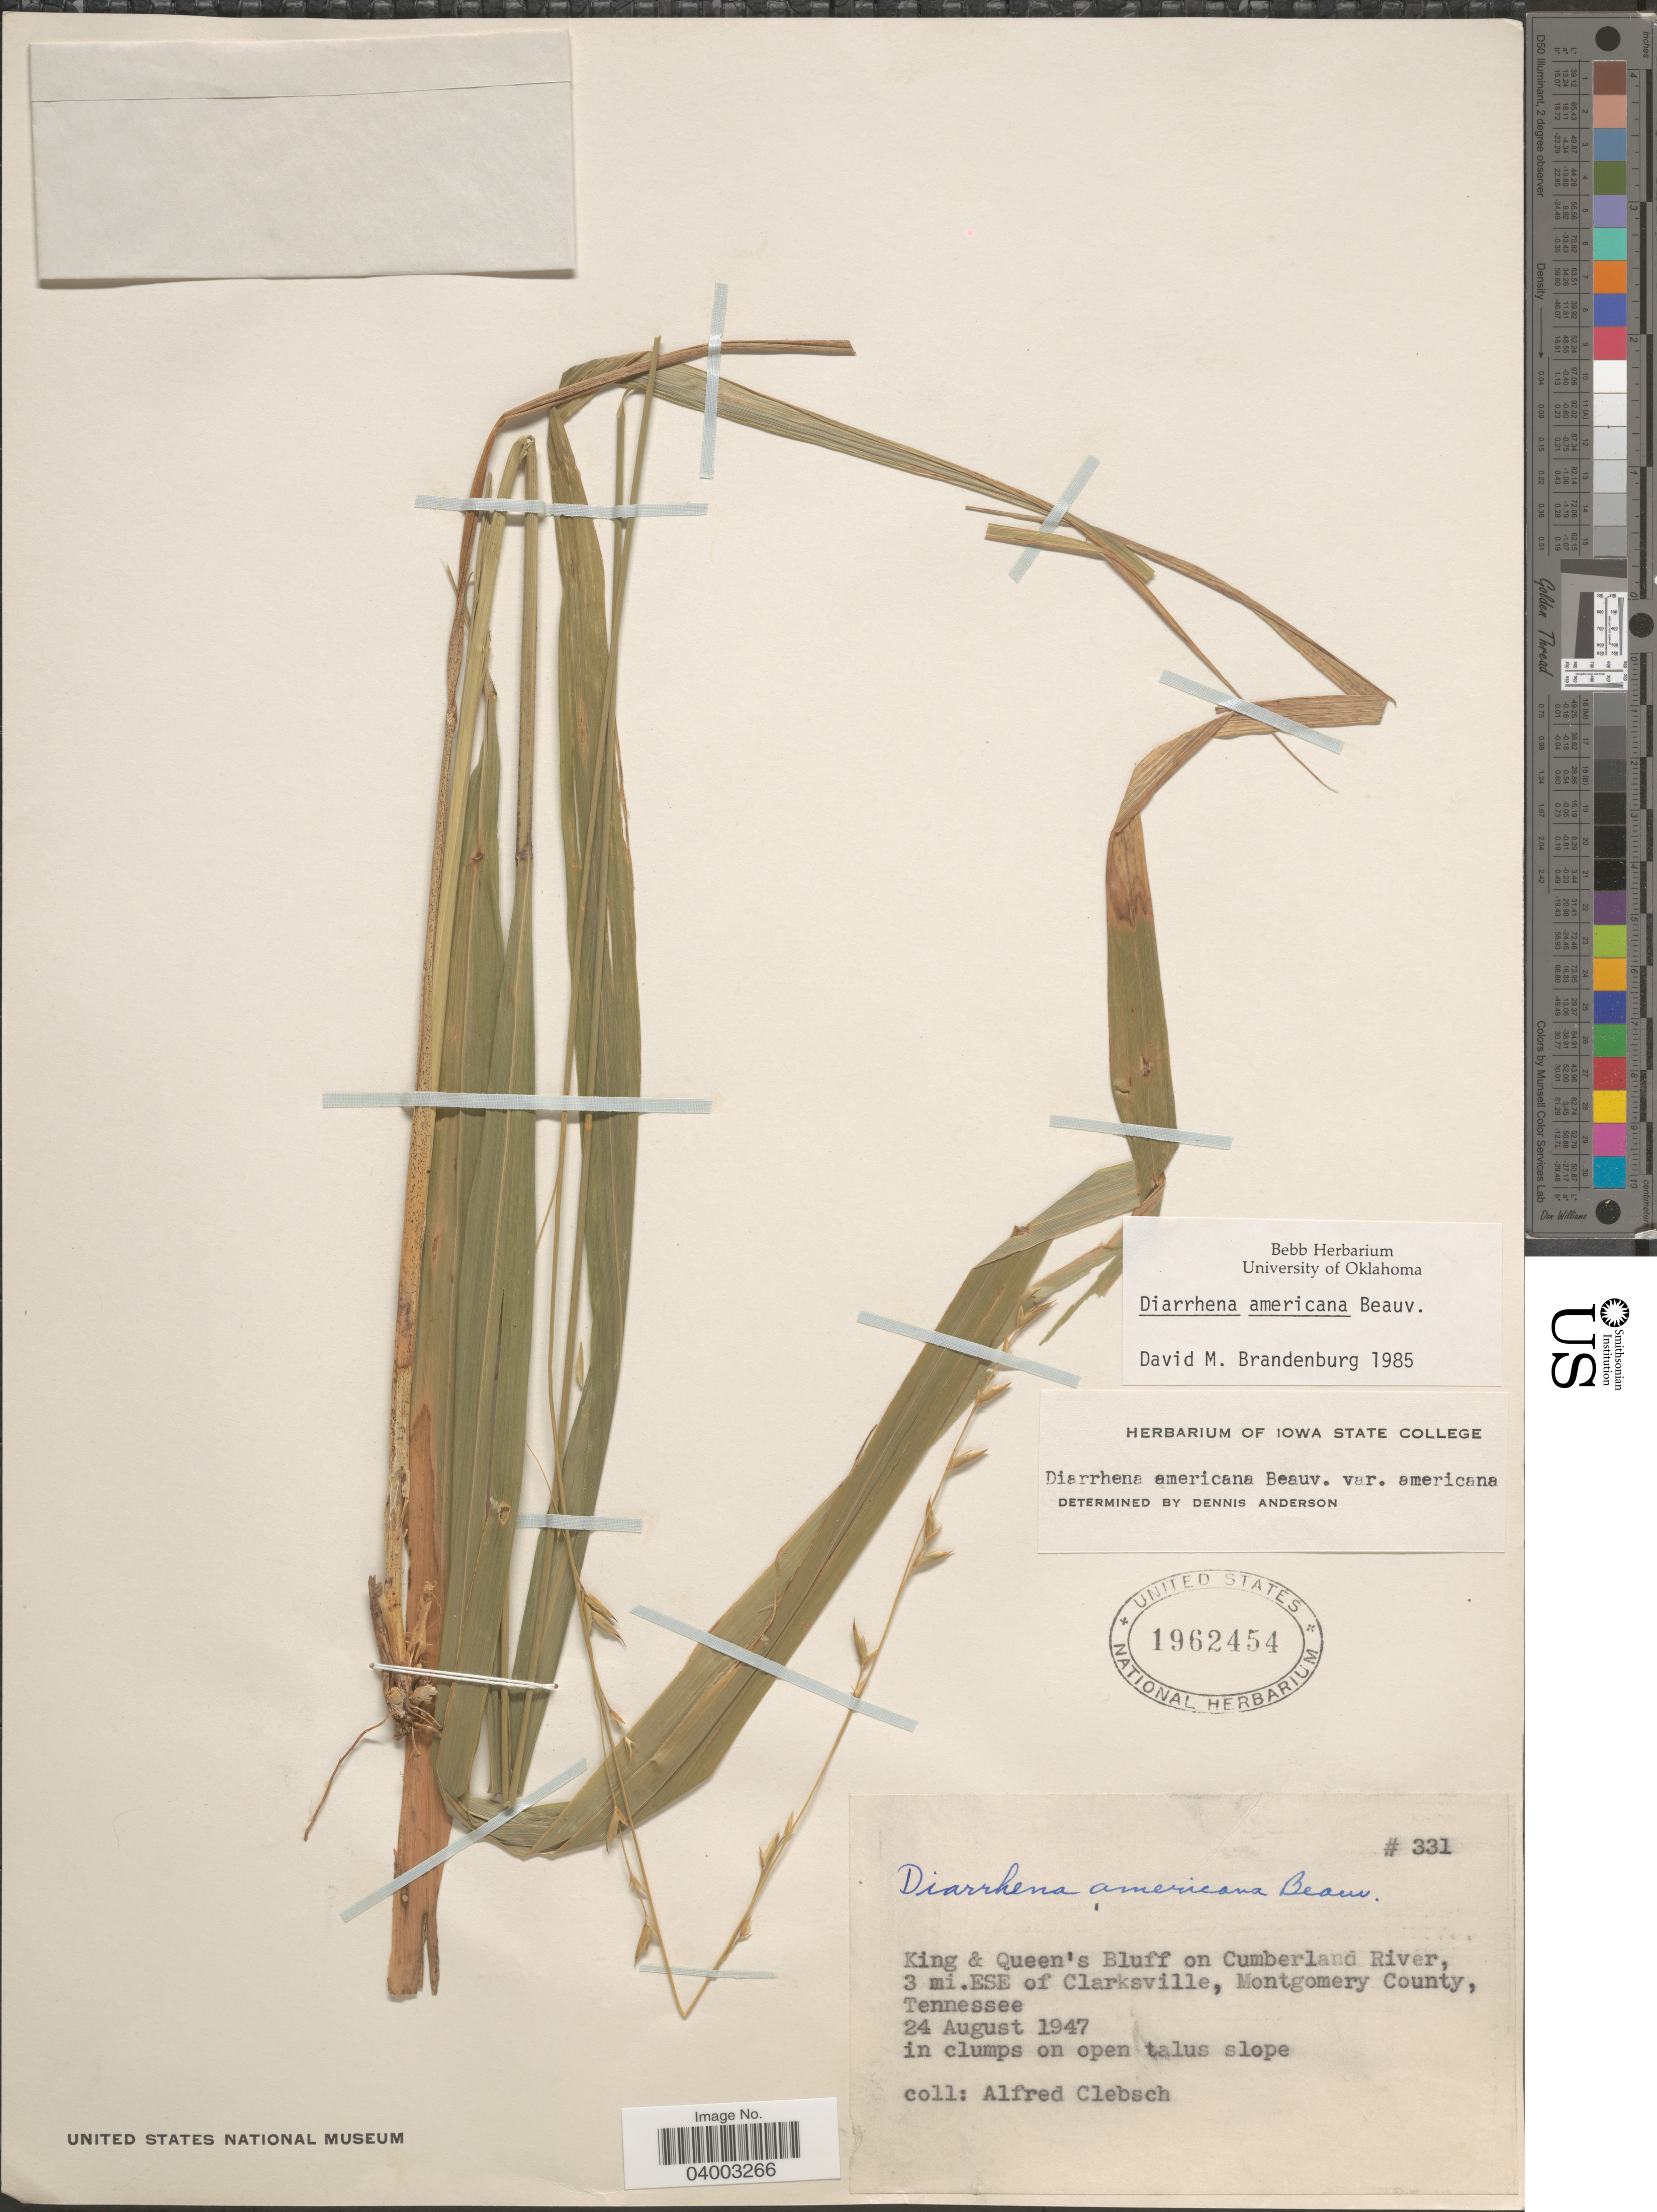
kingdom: Plantae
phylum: Tracheophyta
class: Liliopsida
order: Poales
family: Poaceae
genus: Diarrhena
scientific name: Diarrhena americana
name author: P. Beauv.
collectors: A. Clebsch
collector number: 331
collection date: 1947-08-24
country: United States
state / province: Tennessee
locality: King & Queen's Bluff on Cumberland River, 3 mi.ESE of Clarksville, Montgomery County.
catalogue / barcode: US 1962454